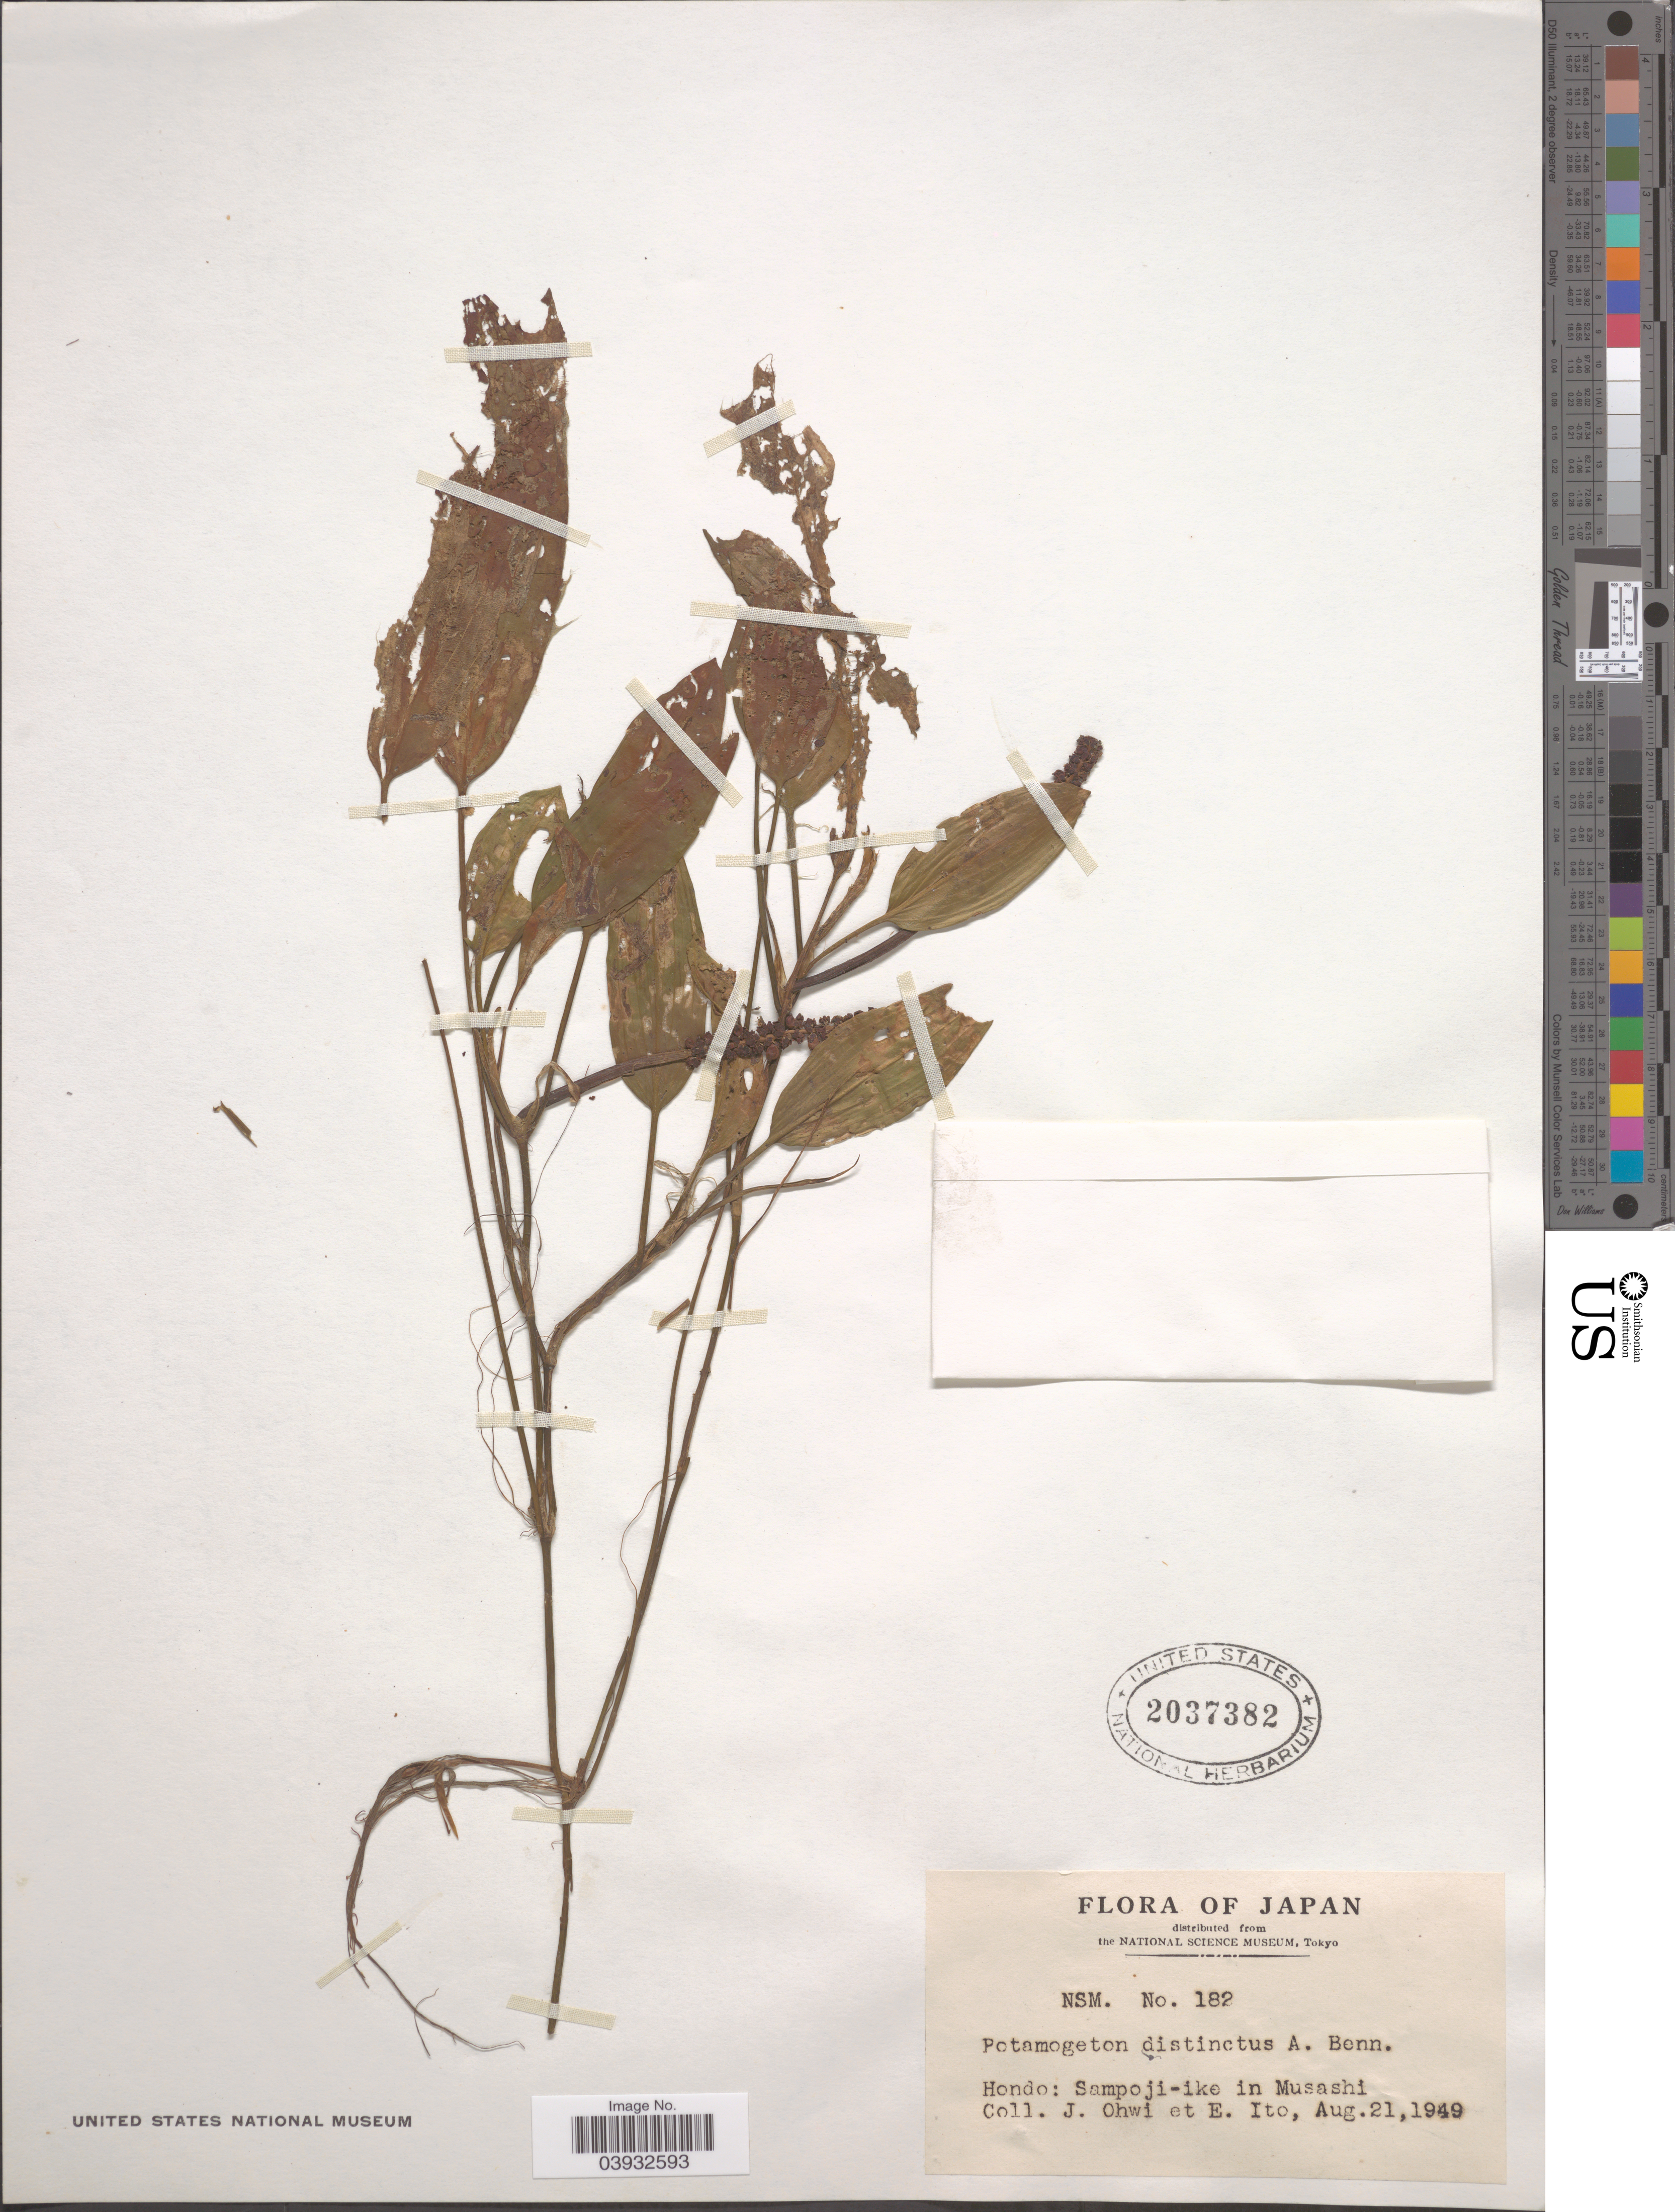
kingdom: Plantae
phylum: Tracheophyta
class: Liliopsida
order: Alismatales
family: Potamogetonaceae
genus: Potamogeton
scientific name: Potamogeton distinctus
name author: A. Benn.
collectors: J. Ohwi & E. Ito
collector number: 182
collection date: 1949-08-21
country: Japan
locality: Hondo: Sampoji-ike in Musashi.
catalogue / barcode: US 2037382